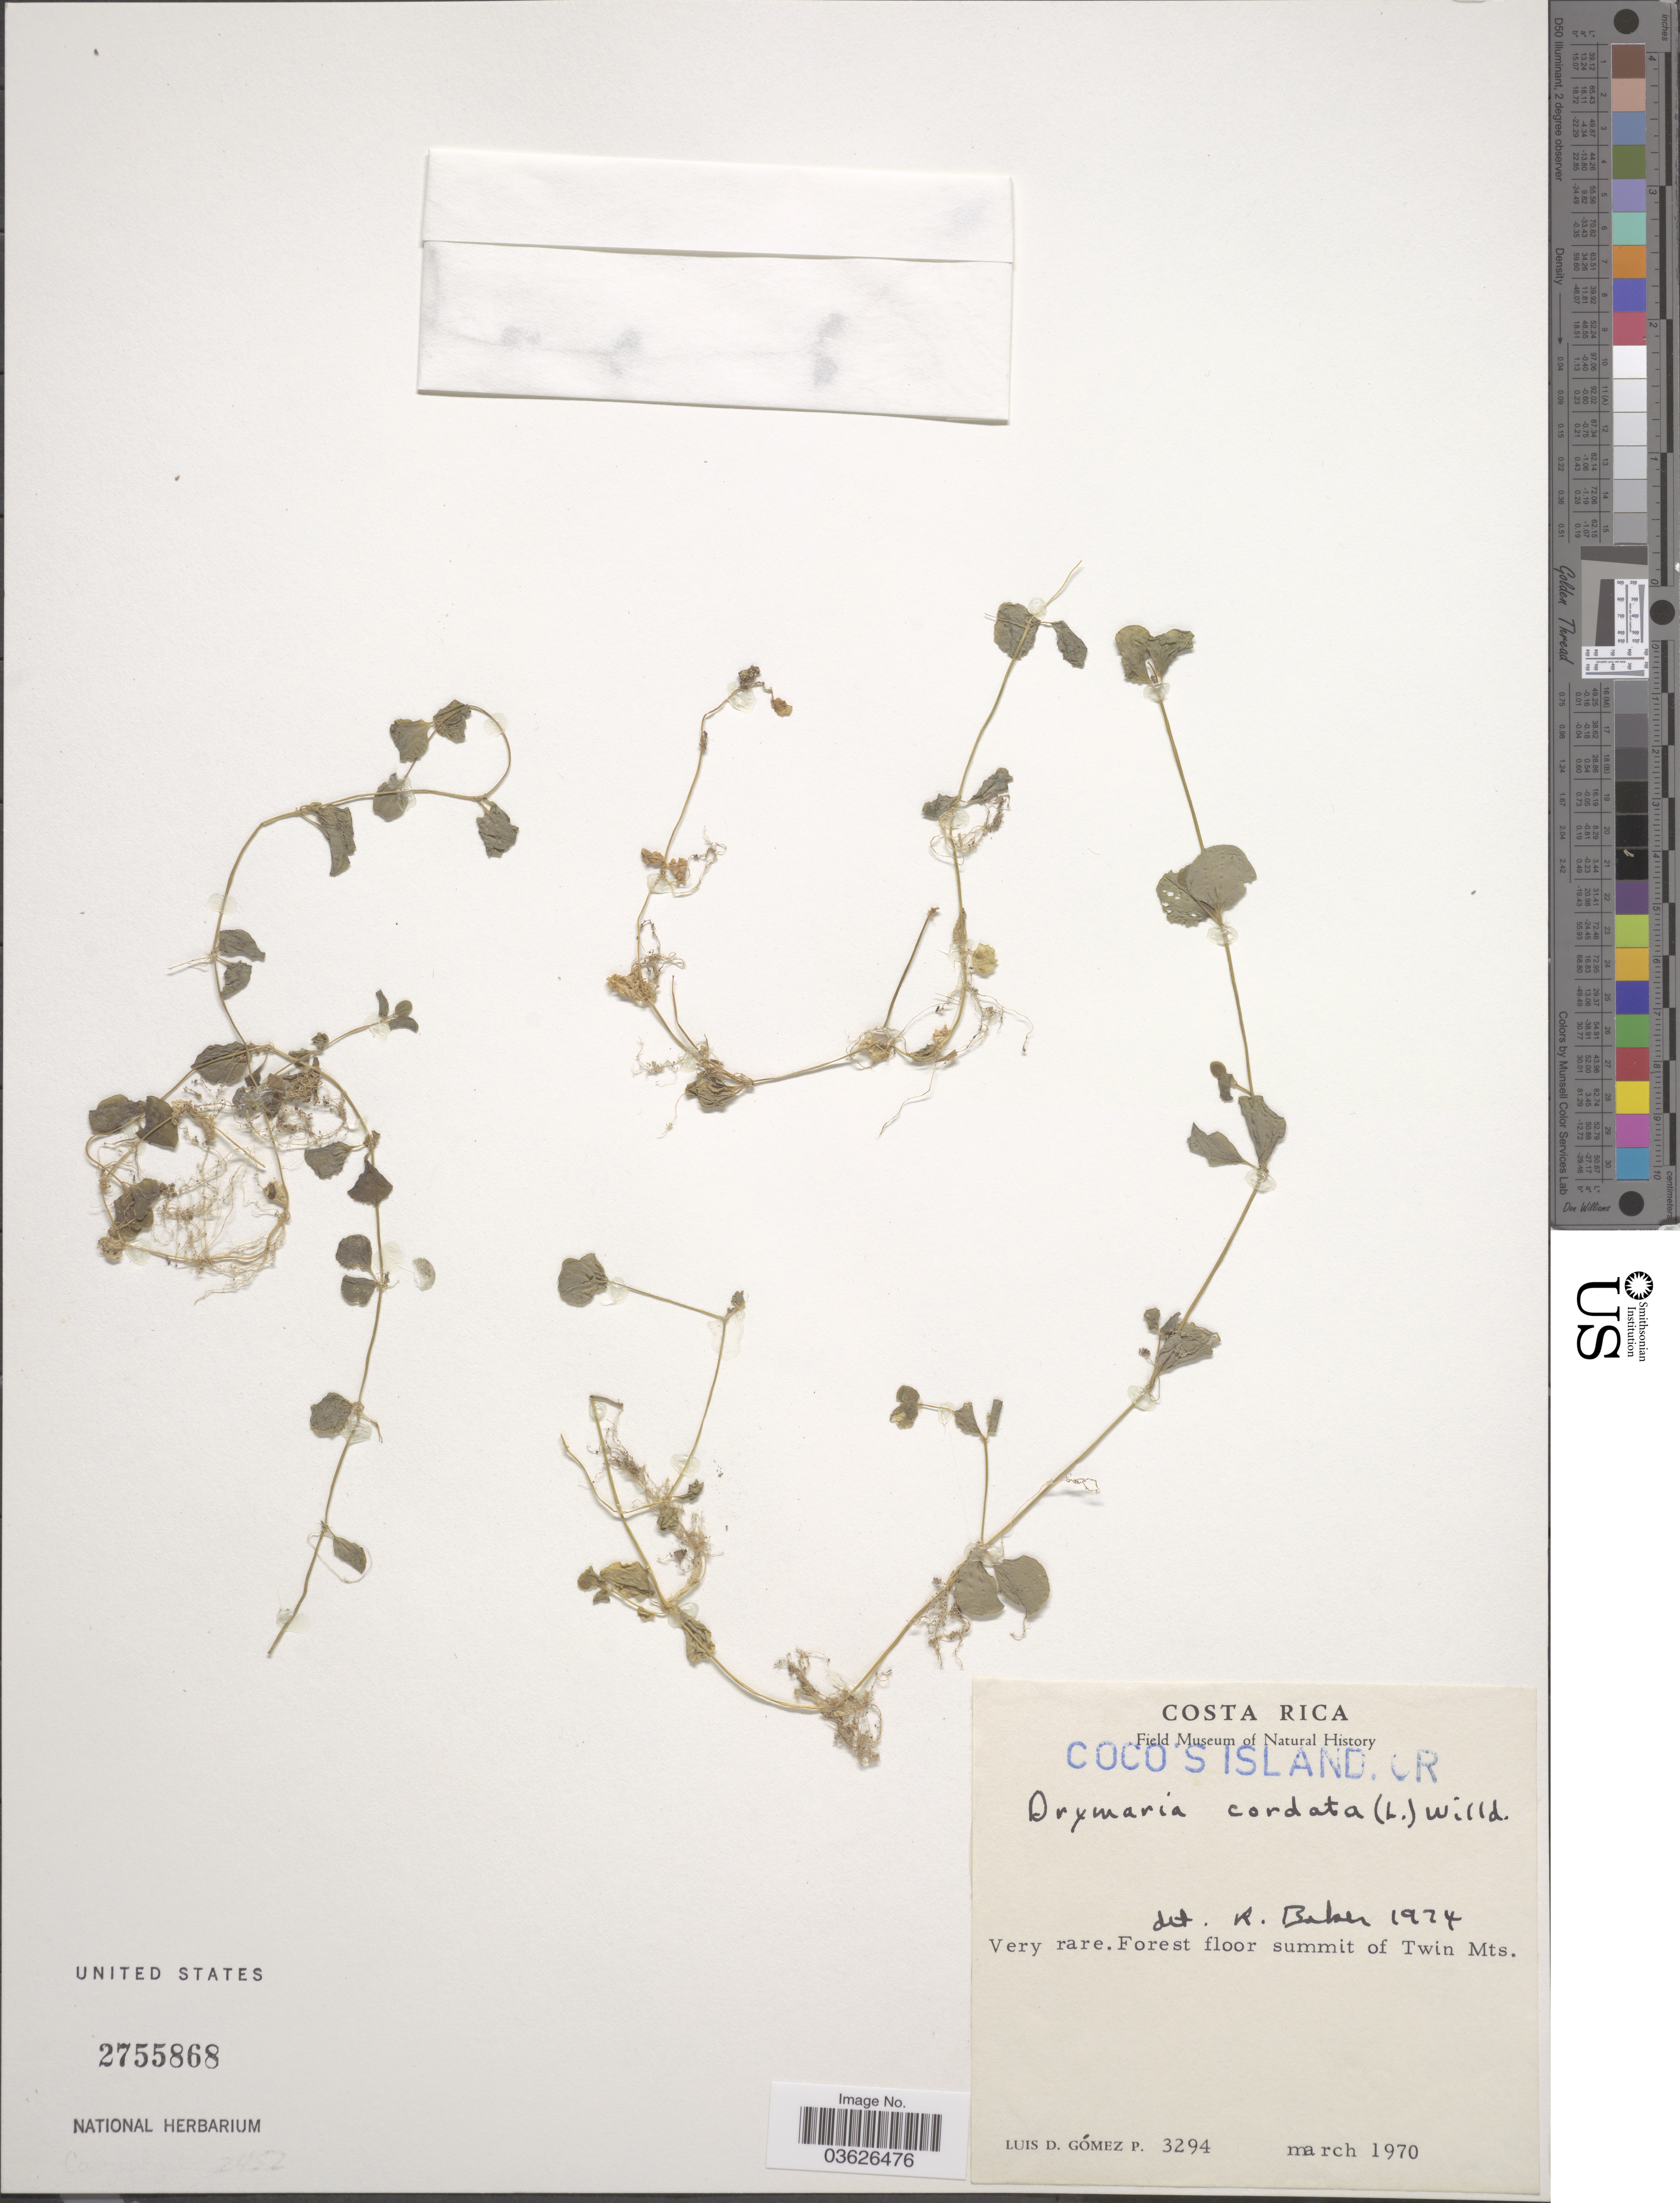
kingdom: Plantae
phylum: Tracheophyta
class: Magnoliopsida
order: Caryophyllales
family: Caryophyllaceae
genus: Drymaria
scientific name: Drymaria cordata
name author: (L.) Willd. ex Schult.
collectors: L. D. Gómez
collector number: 3294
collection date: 1970-03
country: Costa Rica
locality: Coco's Island. Forest floor summit of Twin Mts.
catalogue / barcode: US 2755868